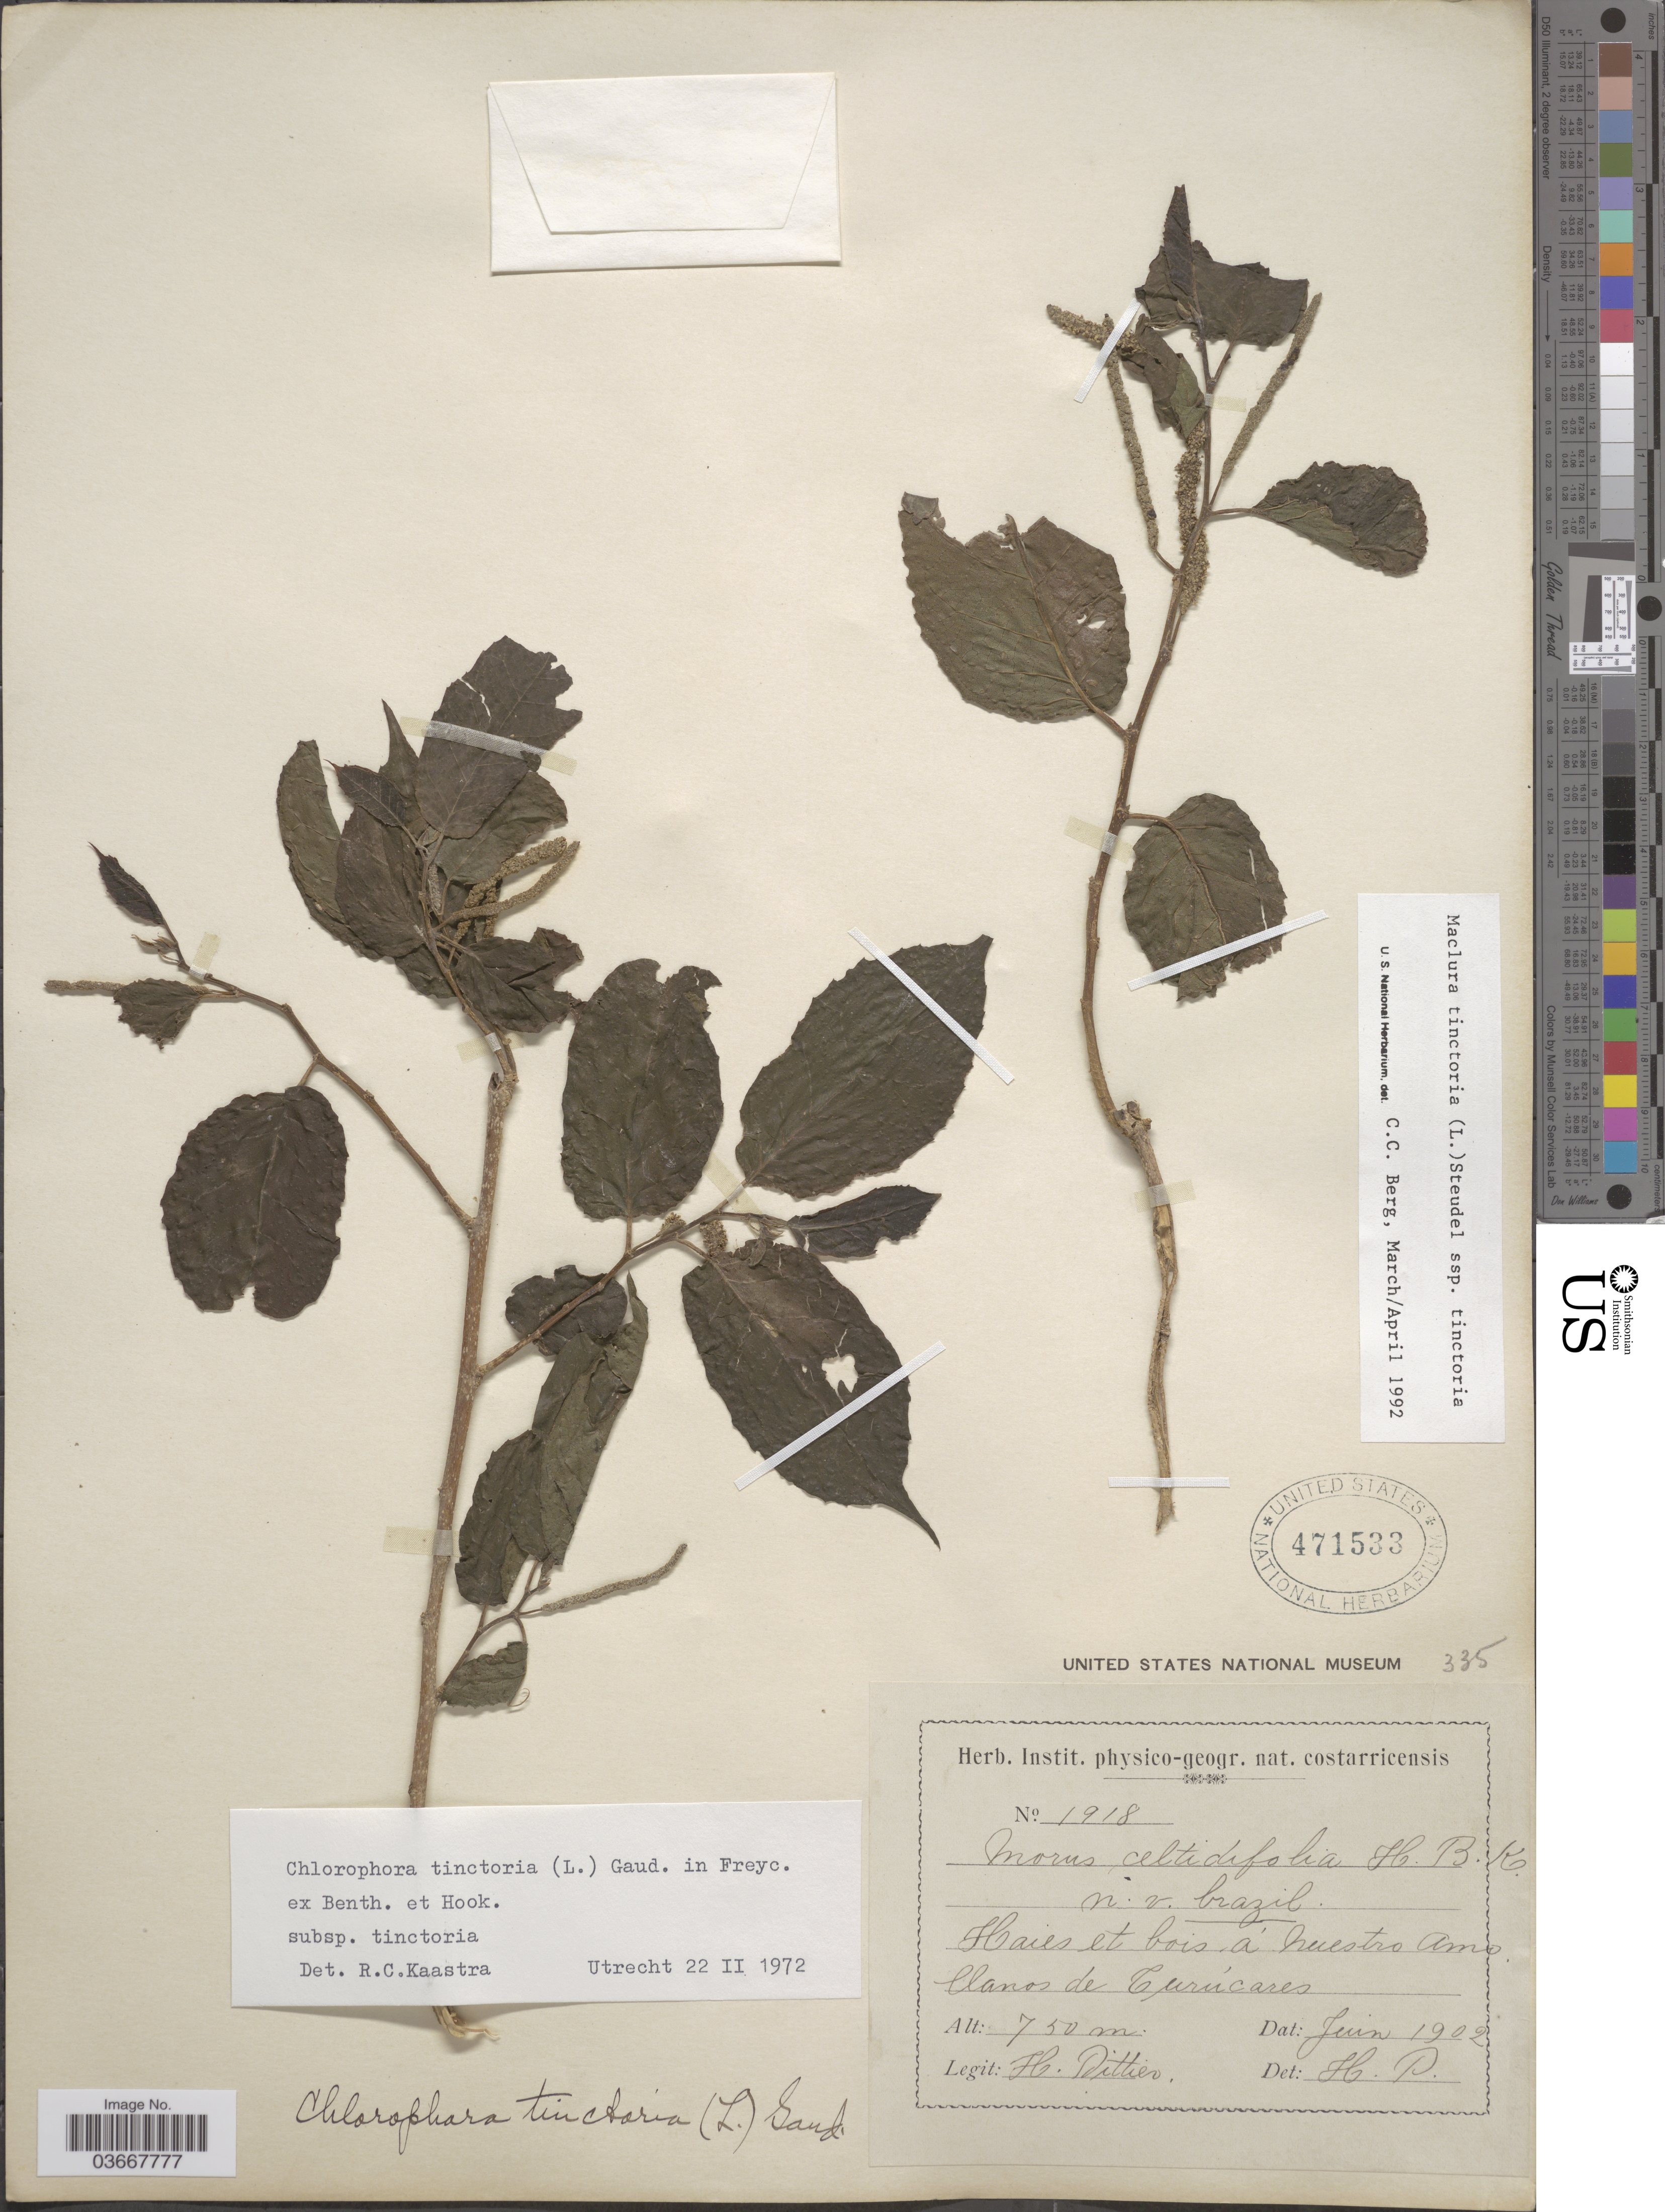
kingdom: Plantae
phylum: Tracheophyta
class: Magnoliopsida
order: Rosales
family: Moraceae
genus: Maclura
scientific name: Maclura tinctoria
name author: (L.) D. Don ex Steud.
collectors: H. F. Pittier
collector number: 1918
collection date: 1902-06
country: Costa Rica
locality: Haies et bois á Nuestro Amo llanos de Turrucares.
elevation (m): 750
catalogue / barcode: US 471533